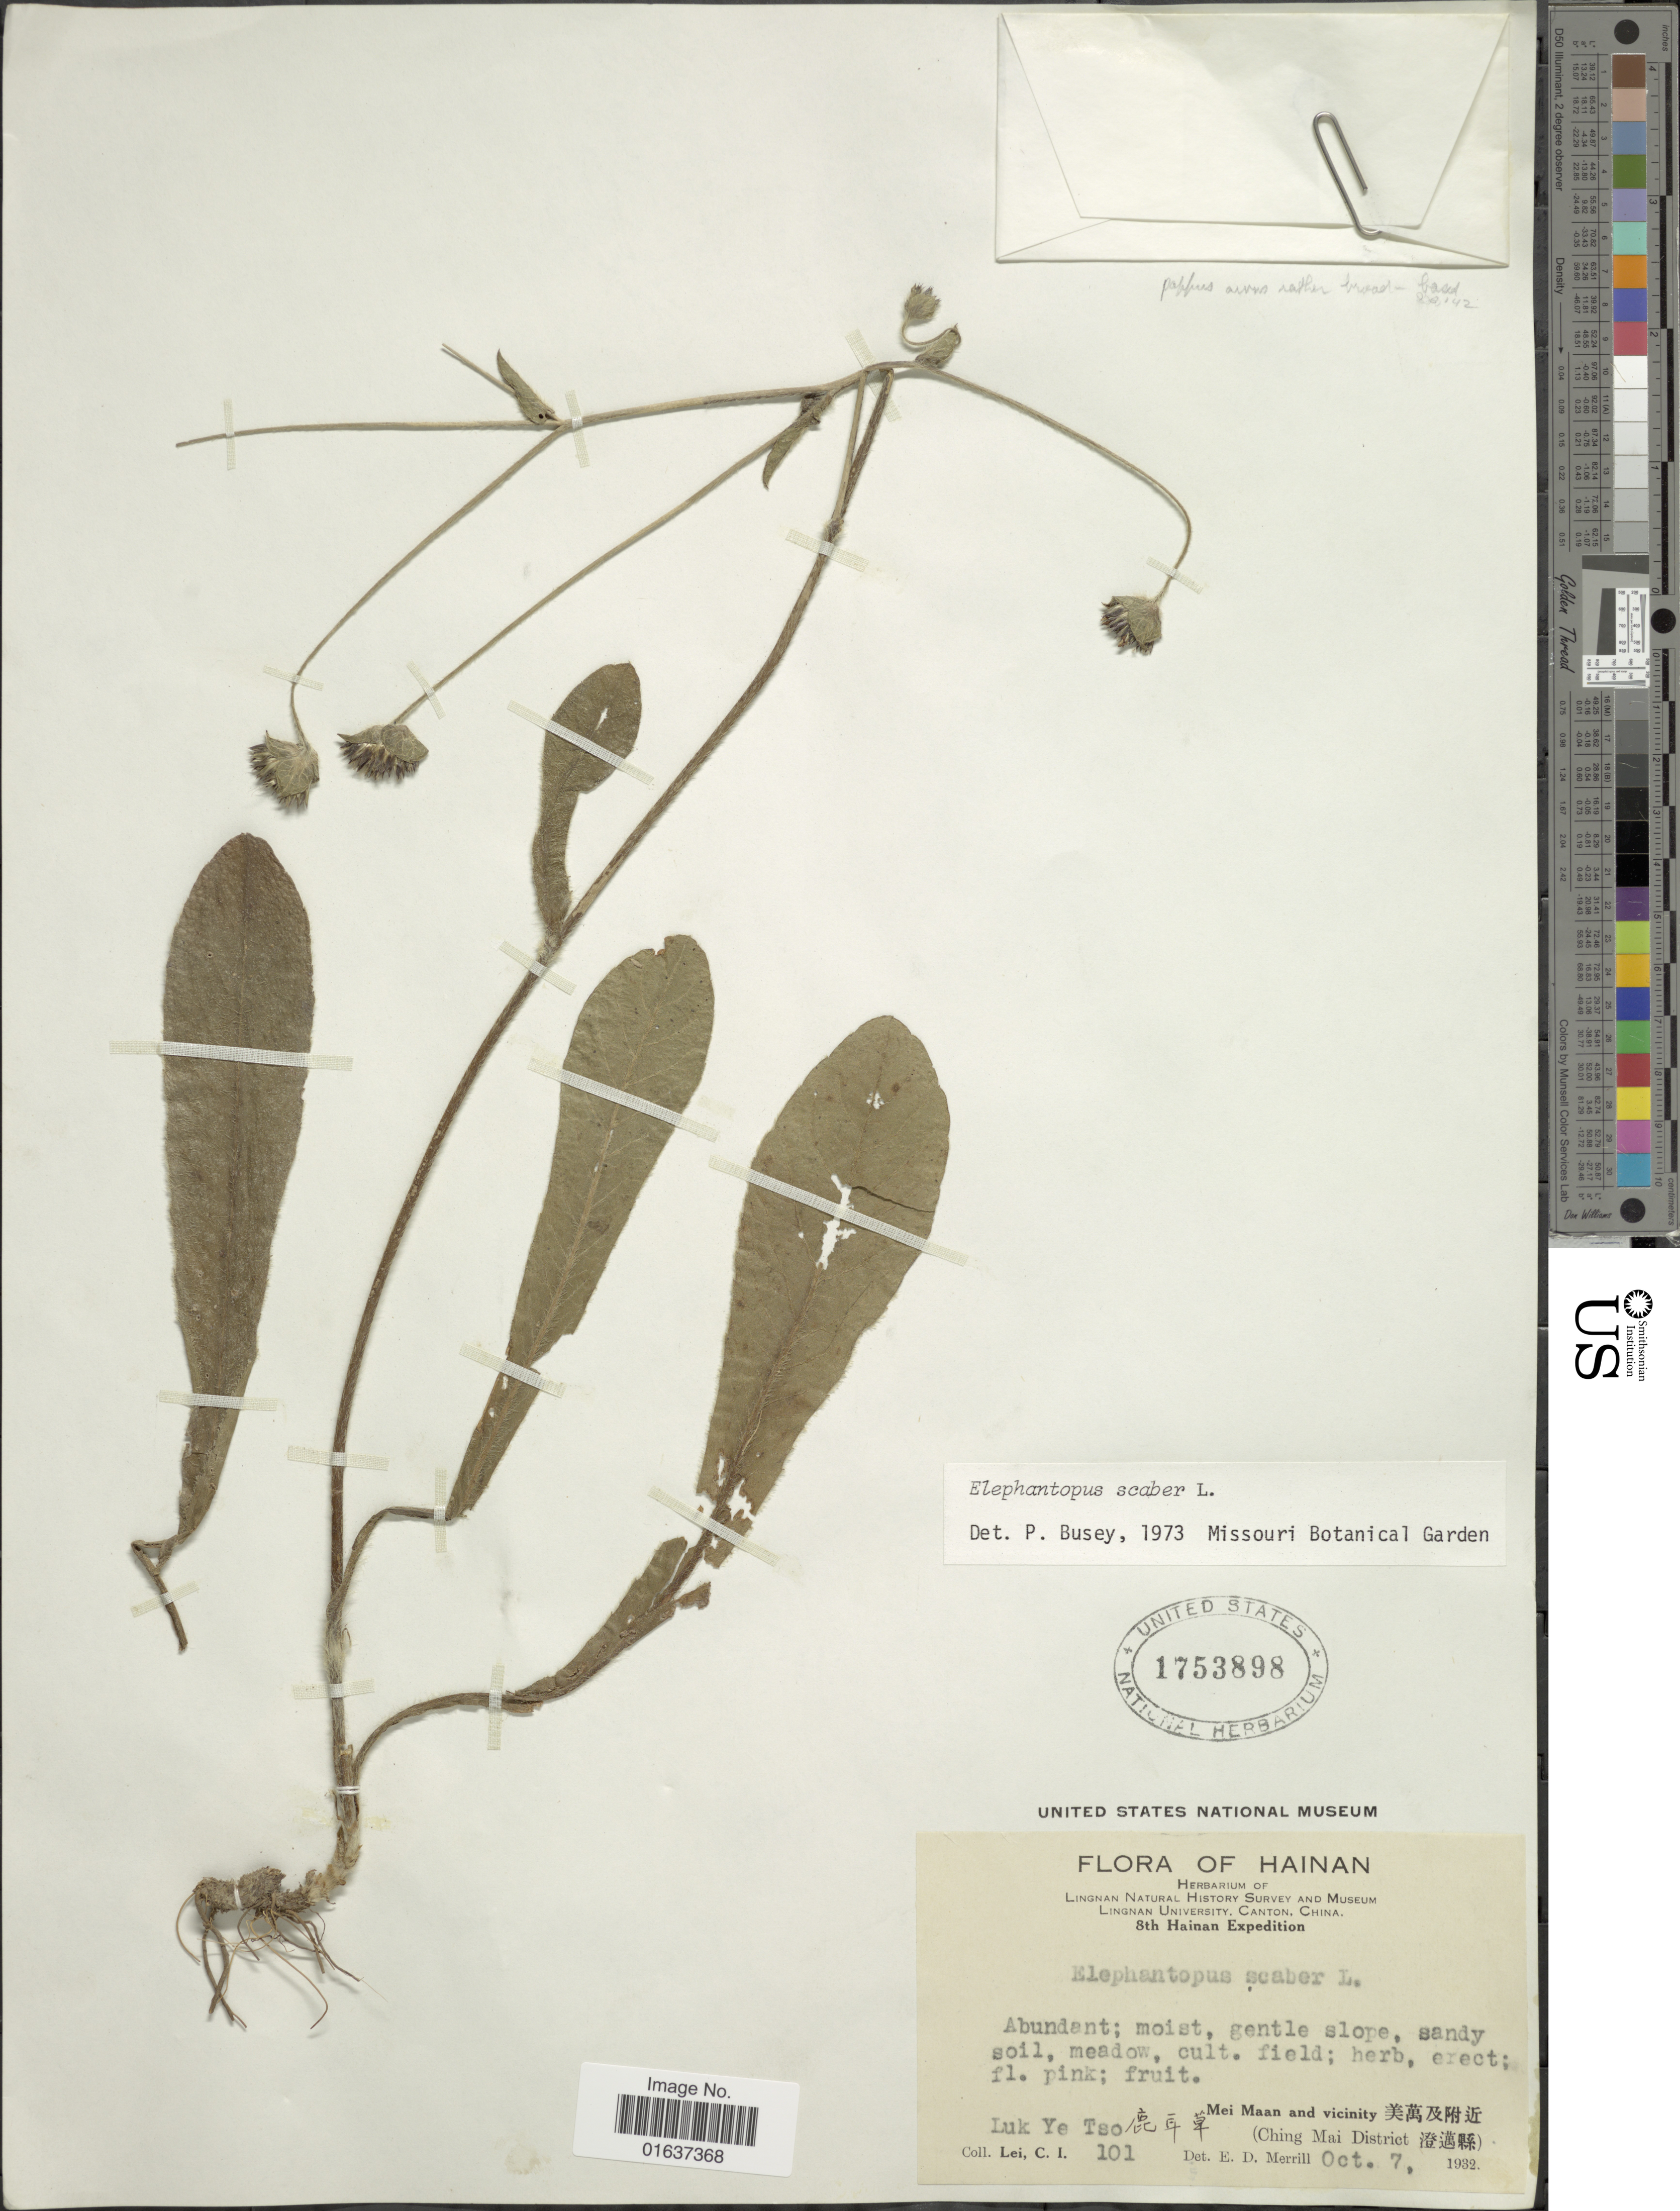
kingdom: Plantae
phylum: Tracheophyta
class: Magnoliopsida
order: Asterales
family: Asteraceae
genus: Elephantopus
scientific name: Elephantopus scaber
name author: L.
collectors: C. I. Lei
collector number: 101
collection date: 1932-10-07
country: China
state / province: Hainan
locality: Luk Ye Tso, Mei Maan and vicinity, (Ching Mai District)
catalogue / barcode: US 1753898